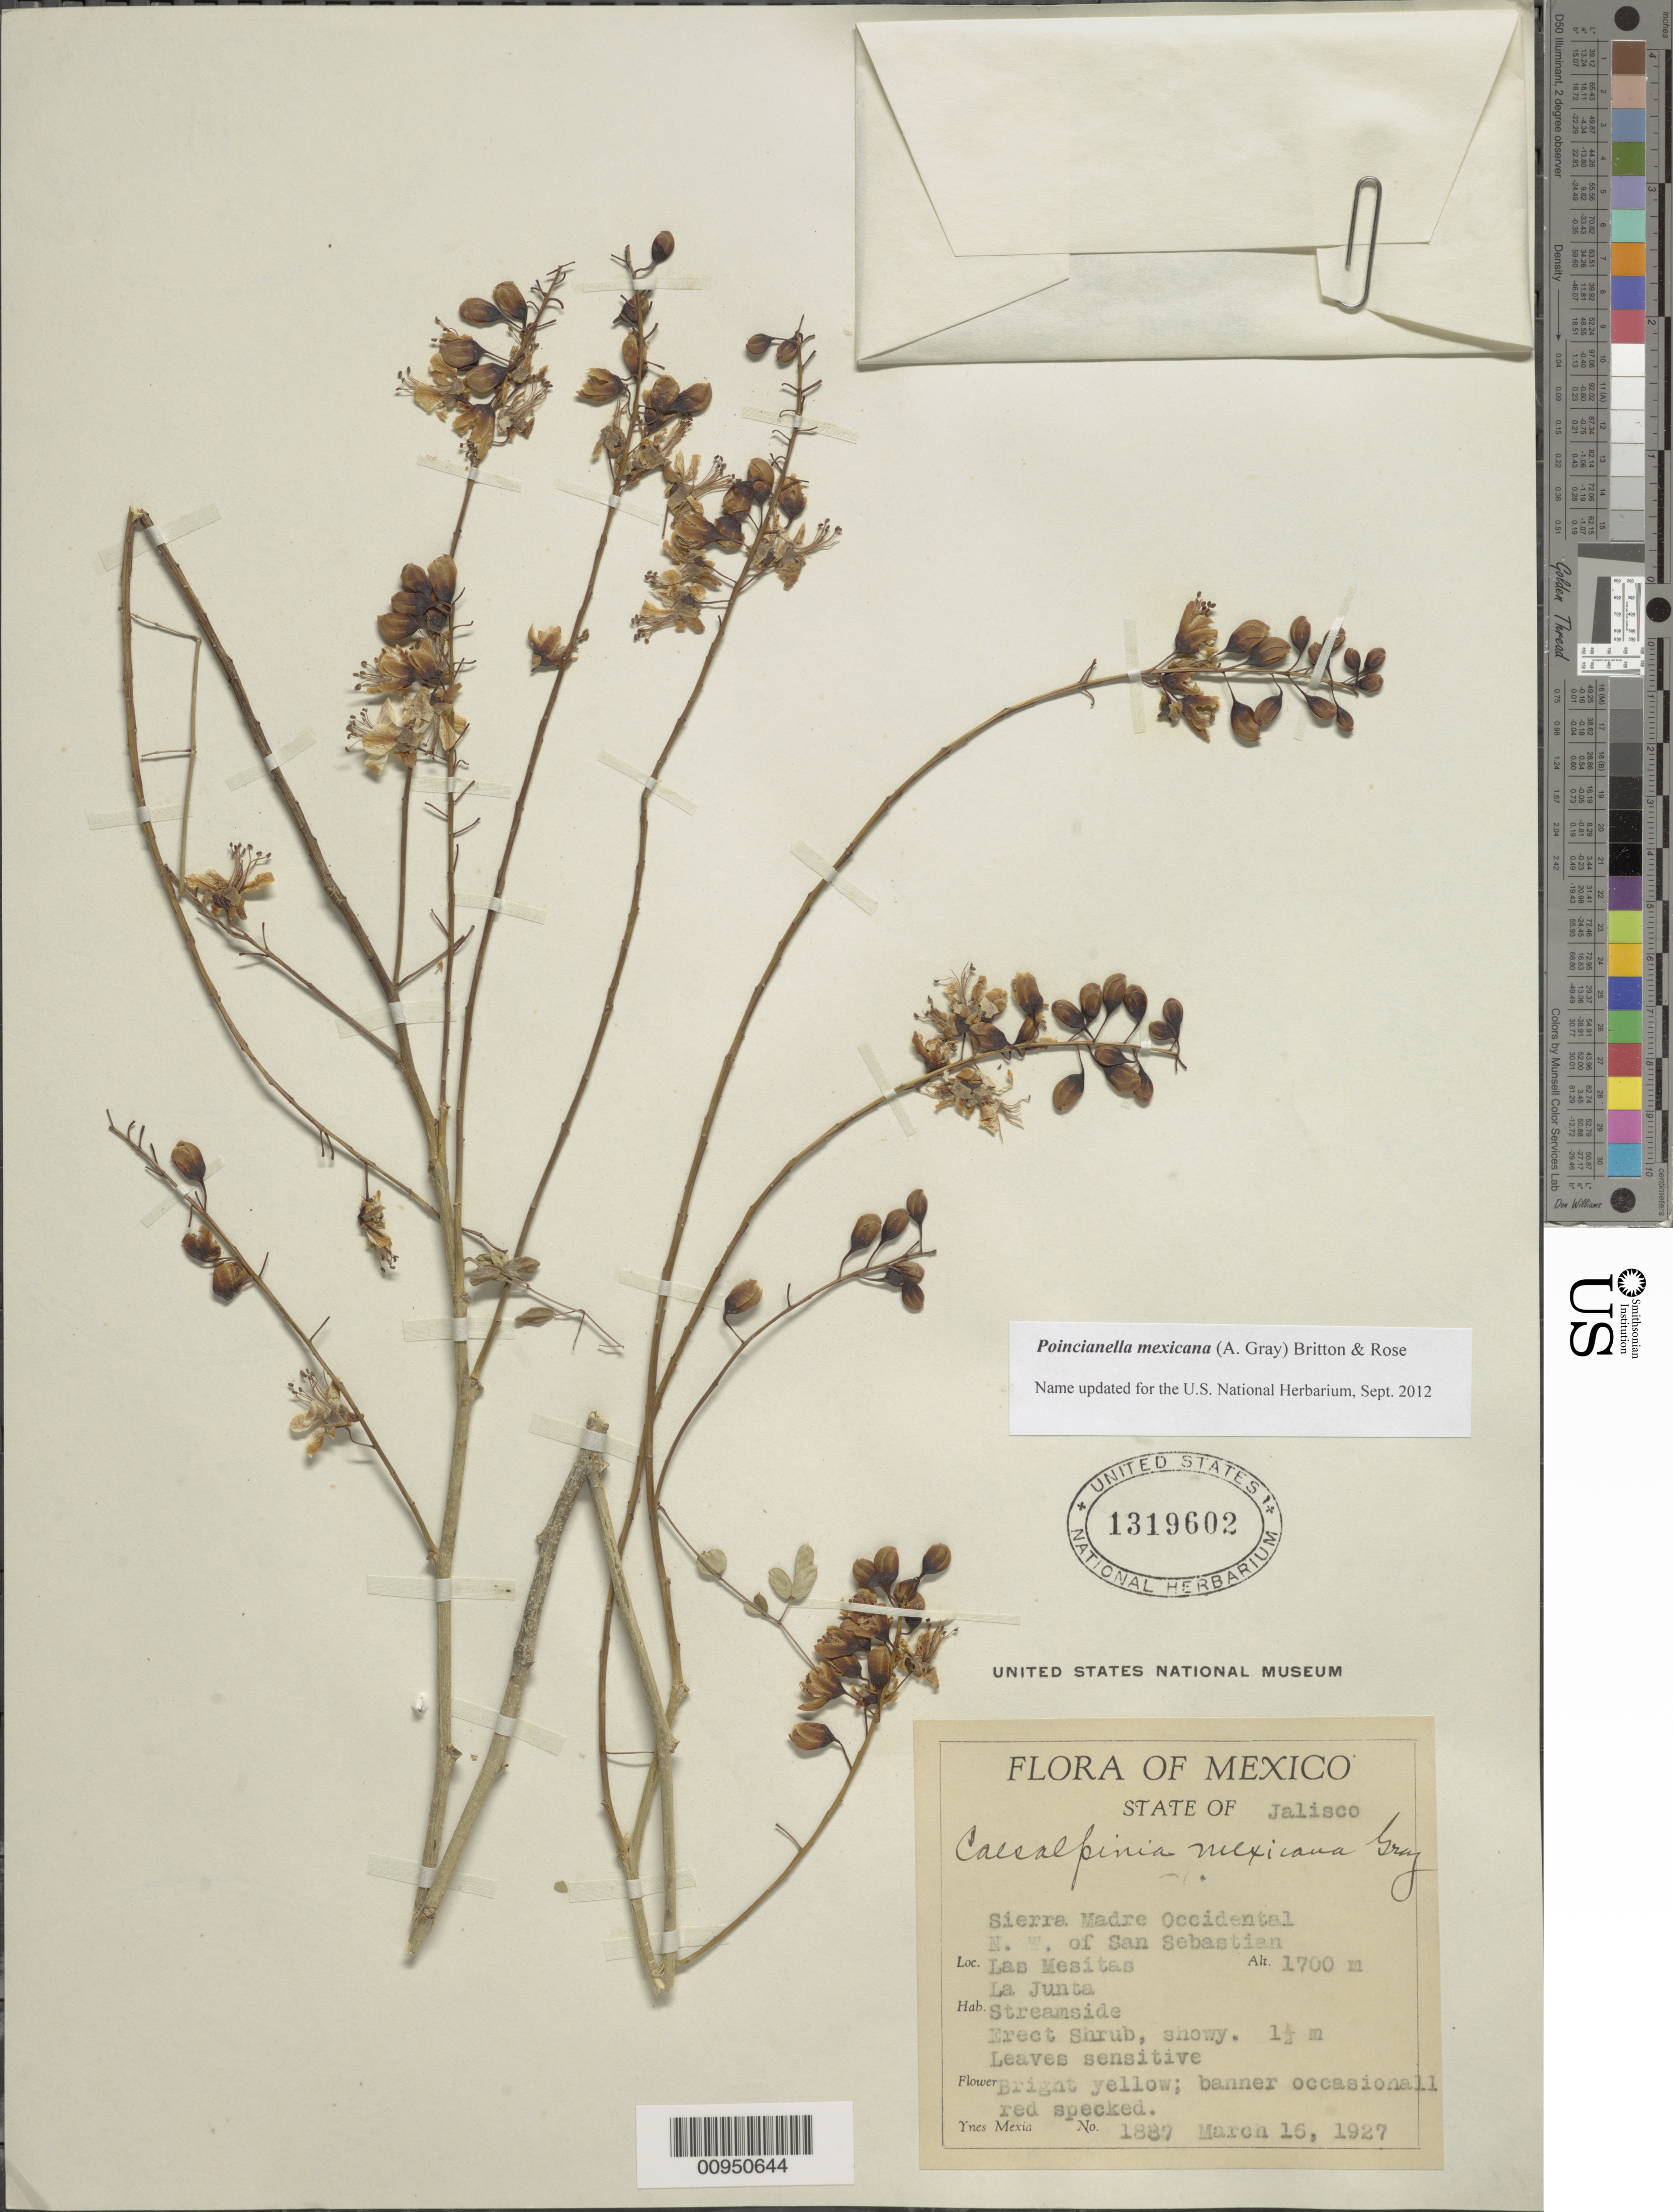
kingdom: Plantae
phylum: Tracheophyta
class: Magnoliopsida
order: Fabales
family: Fabaceae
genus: Erythrostemon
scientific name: Erythrostemon mexicanus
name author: (Rose) Gagnon & G.P. Lewis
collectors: Y. Mexia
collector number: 1887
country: Mexico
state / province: Jalisco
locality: Sierra Madre Occidental, NW of San Sebastian, Las Mesitan, La Junta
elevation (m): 1700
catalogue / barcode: US 1319602